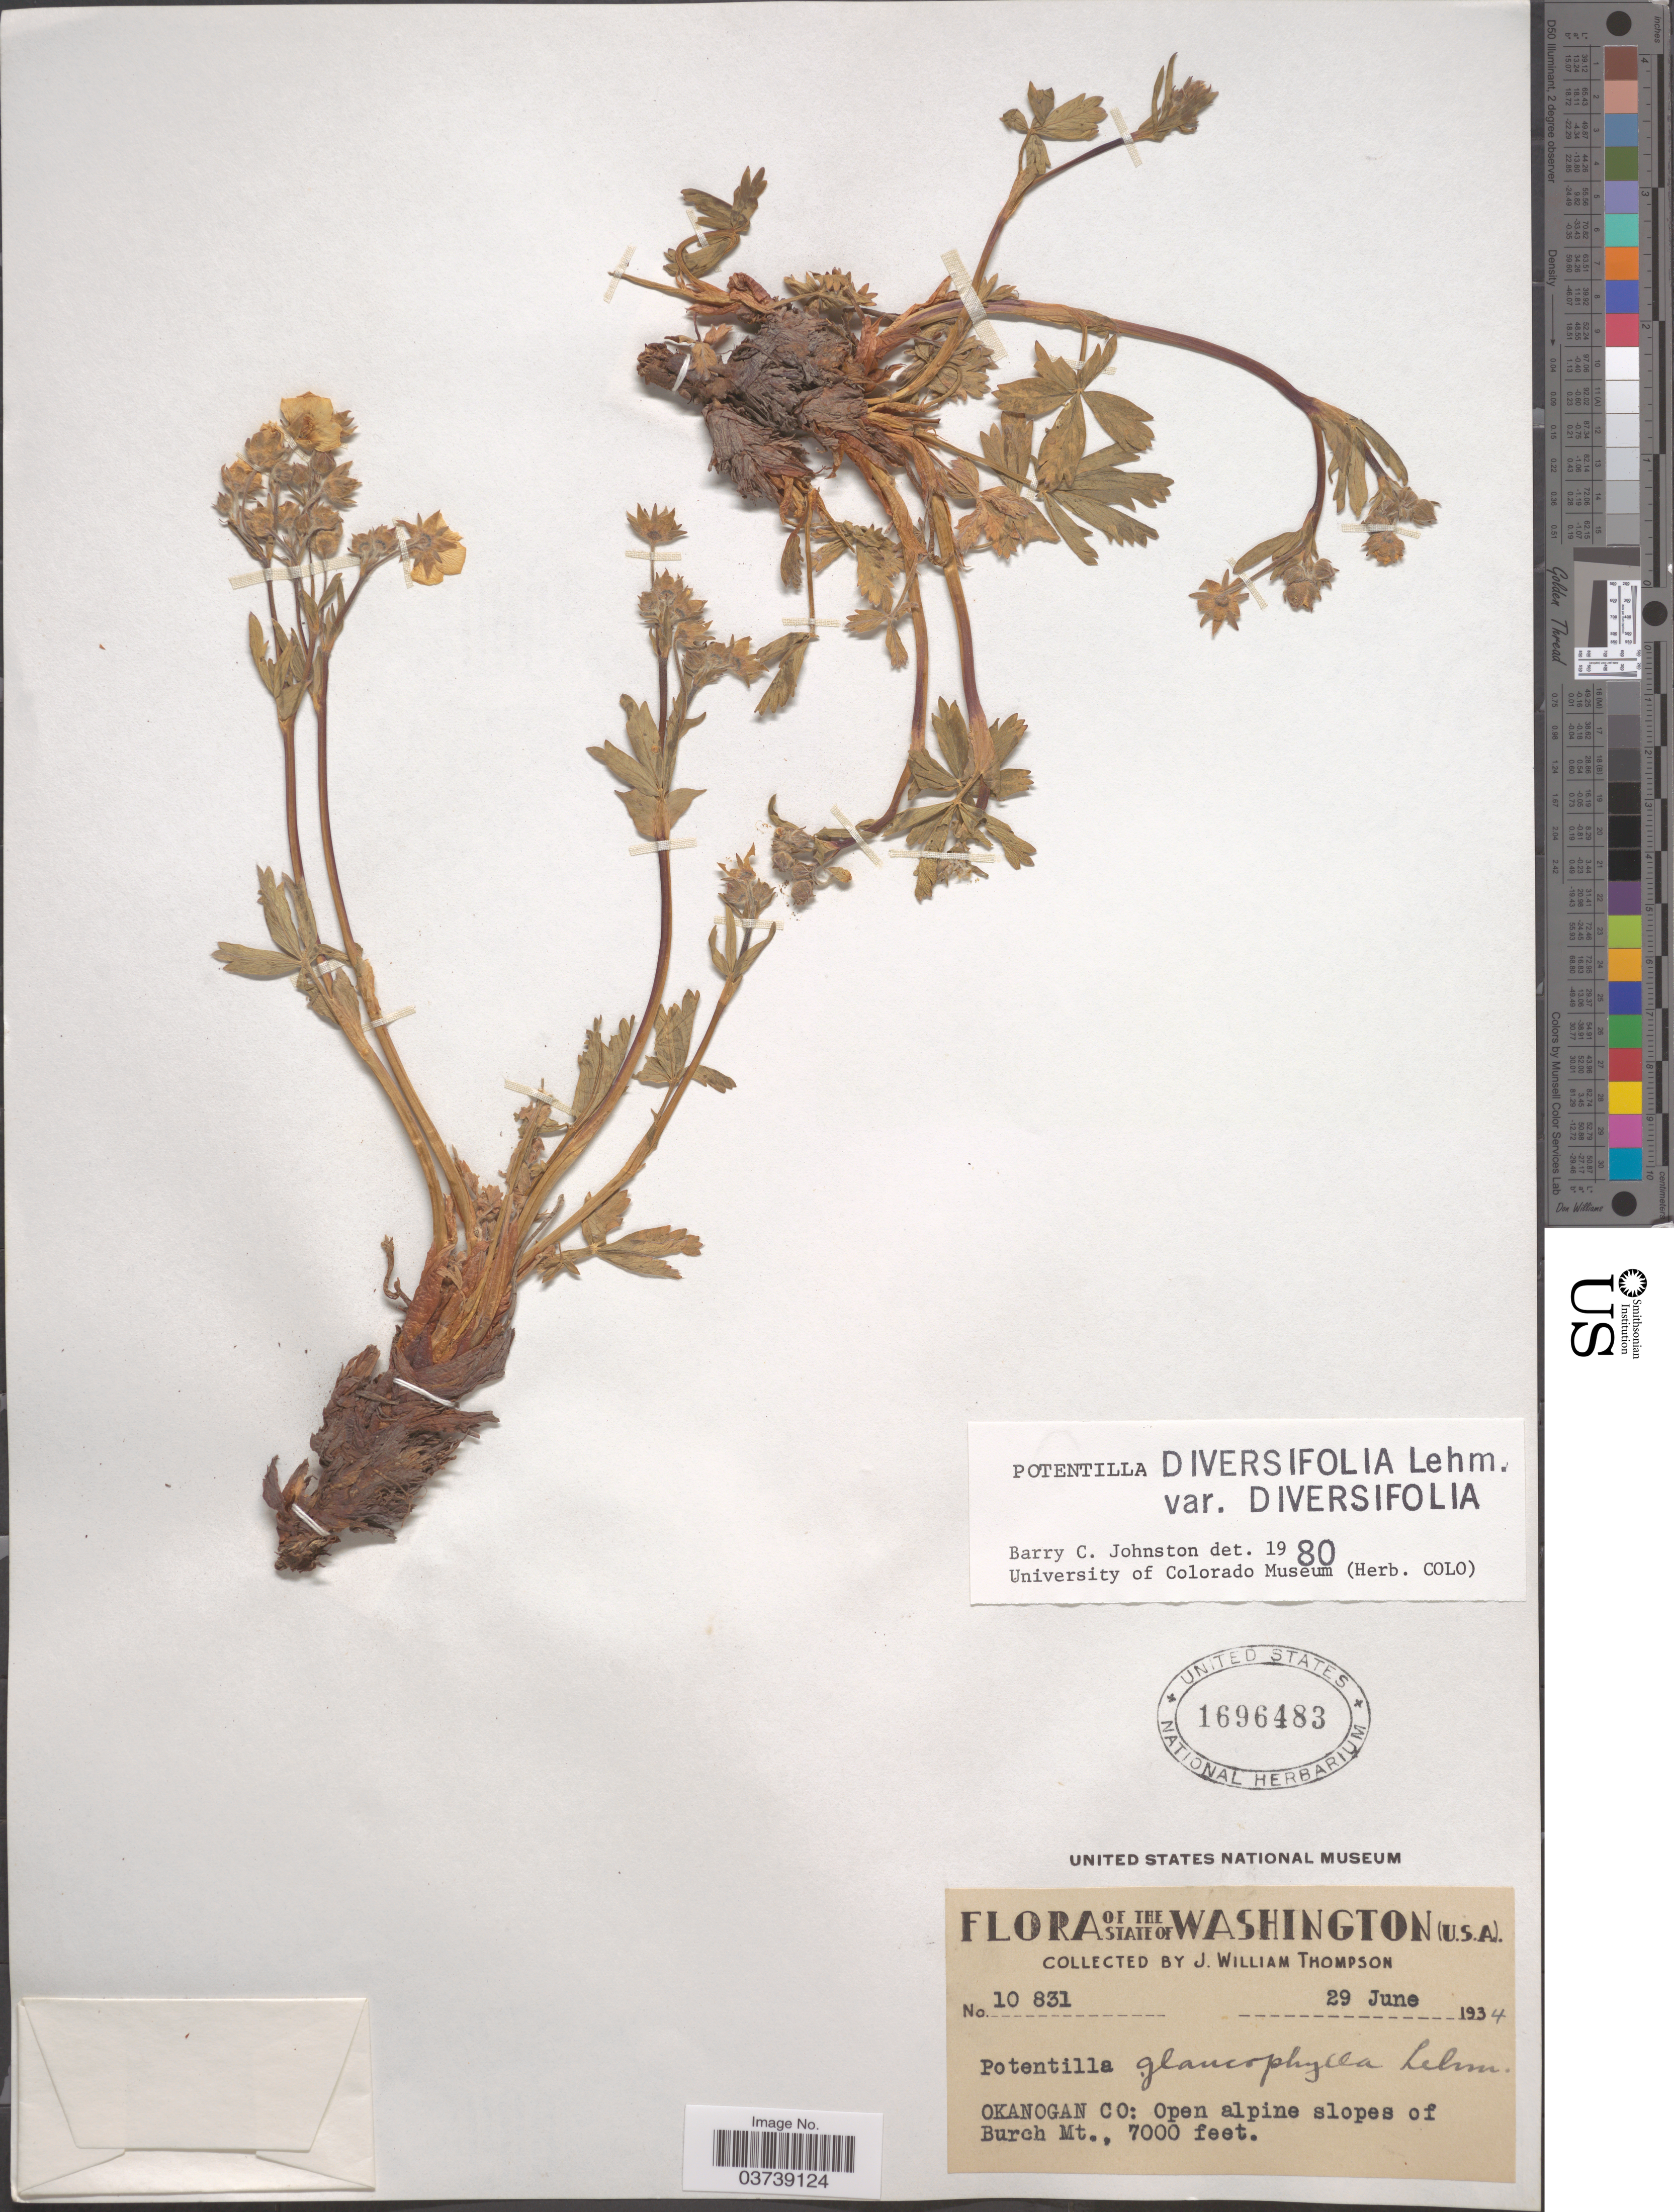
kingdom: Plantae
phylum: Tracheophyta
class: Magnoliopsida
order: Rosales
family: Rosaceae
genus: Potentilla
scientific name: Potentilla diversifolia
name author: Lehm.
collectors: J. W. Thompson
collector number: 10831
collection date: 1934-06-29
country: United States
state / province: Washington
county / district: Okanogan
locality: Okanogan Co: Open alpine slopes of Burch Mt.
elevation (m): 2134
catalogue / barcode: US 1696483